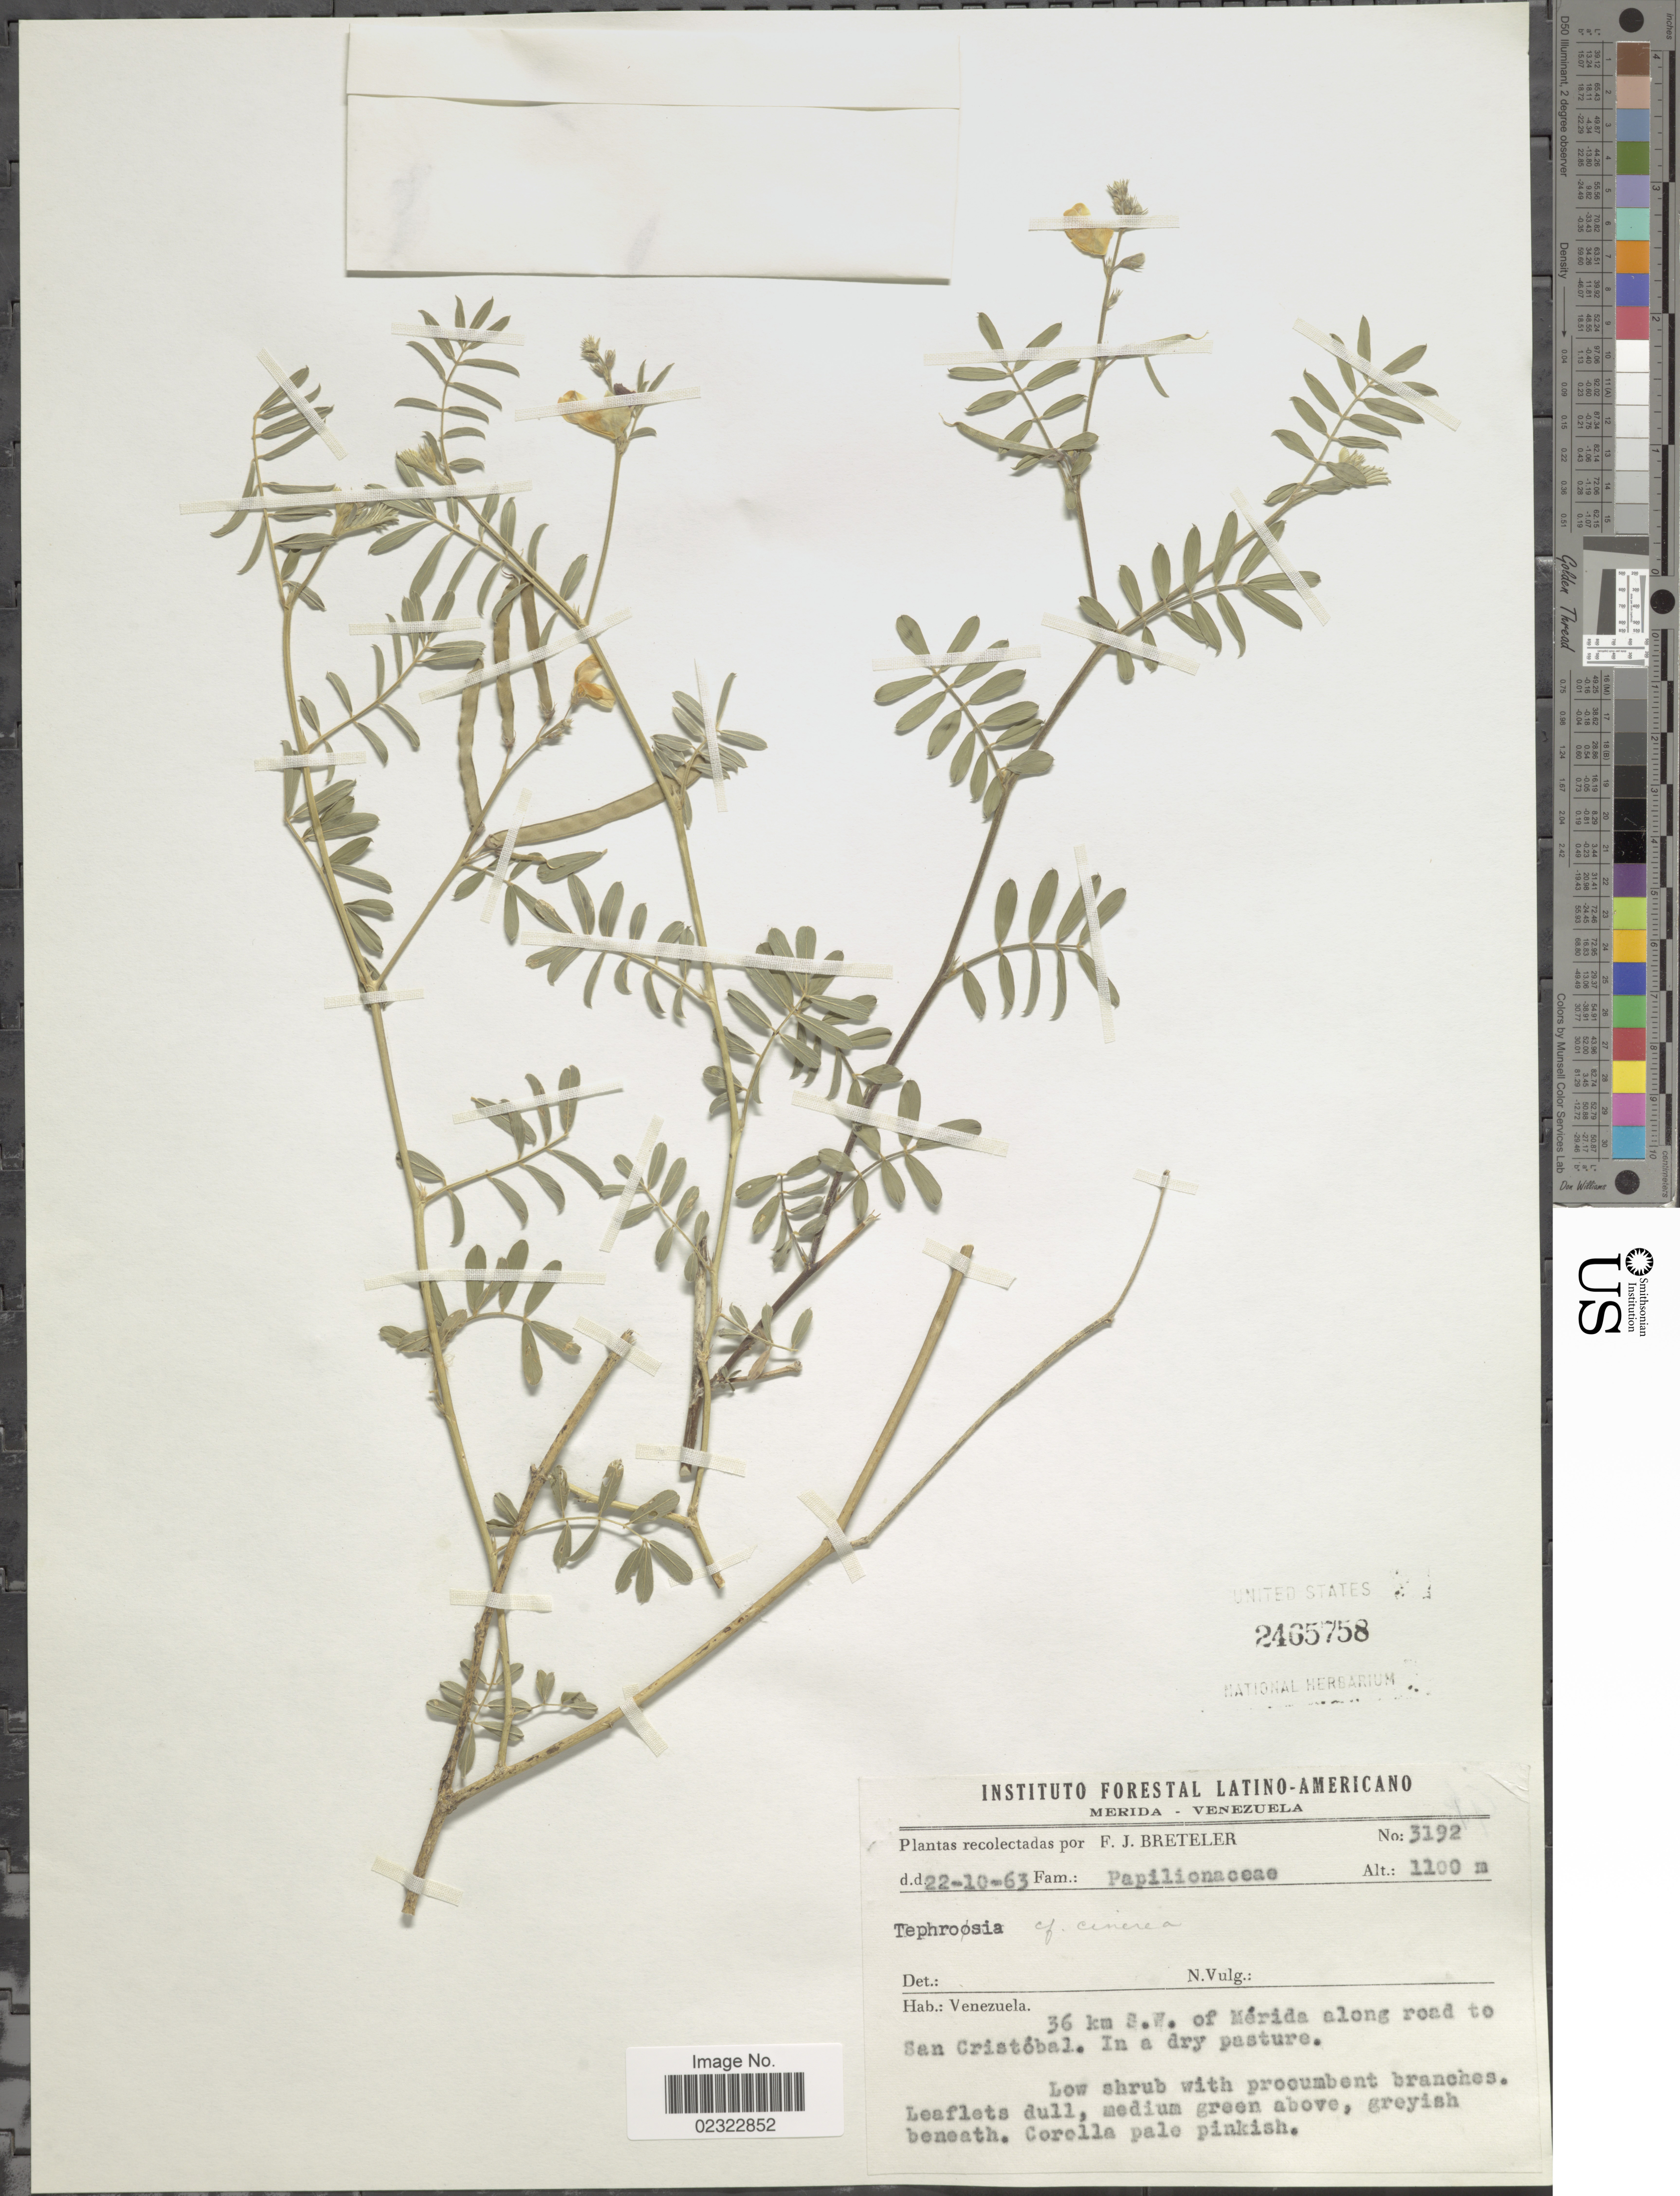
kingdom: Plantae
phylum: Tracheophyta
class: Magnoliopsida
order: Fabales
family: Fabaceae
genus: Tephrosia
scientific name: Tephrosia cinerea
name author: (L.) Pers.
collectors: F. J. Breteler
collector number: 3192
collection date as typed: Transcribed d/m/y: 22/10/63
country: Venezuela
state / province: Mérida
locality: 36 km S.W. of Merida along road to San Cristobal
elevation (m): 1100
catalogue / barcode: US 2465758